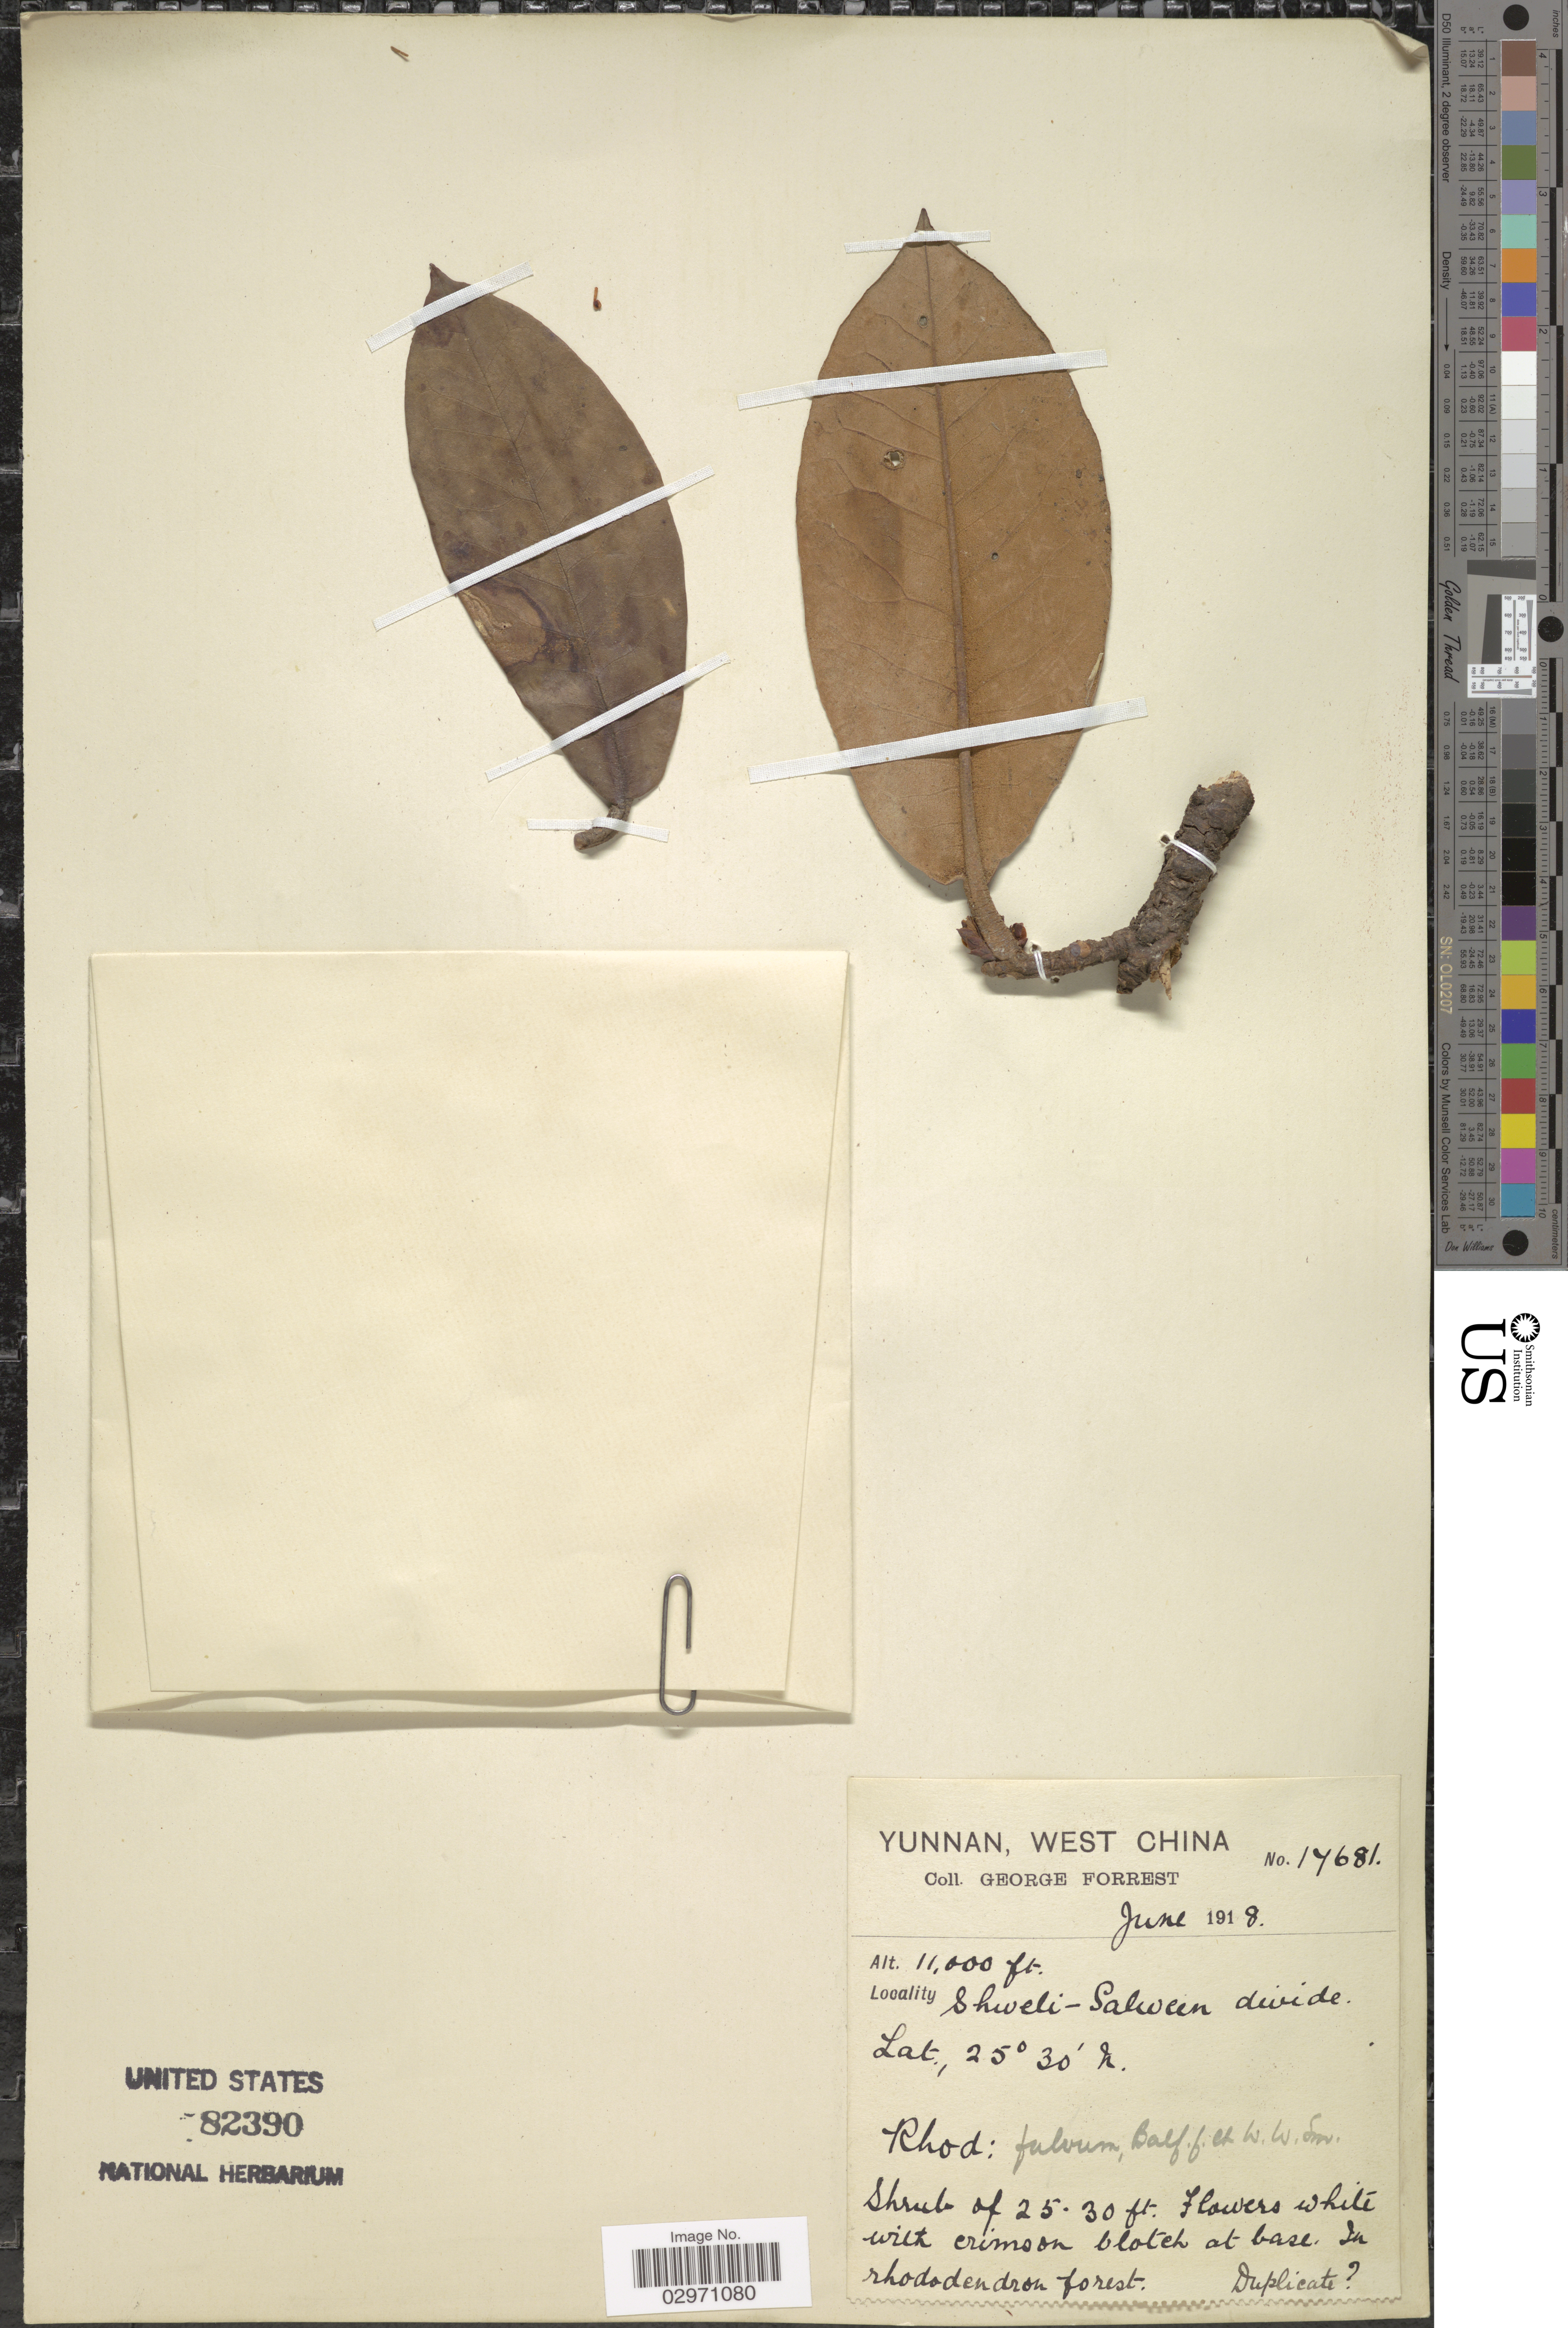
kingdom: Plantae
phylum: Tracheophyta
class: Magnoliopsida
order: Ericales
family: Ericaceae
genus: Rhododendron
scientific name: Rhododendron fulvum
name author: Balf. f. & W.W. Sm.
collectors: G. Forrest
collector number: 17681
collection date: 1918-06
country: China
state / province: Yunnan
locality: West China. Shweli-Salween divide.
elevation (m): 3353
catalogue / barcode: US 82390